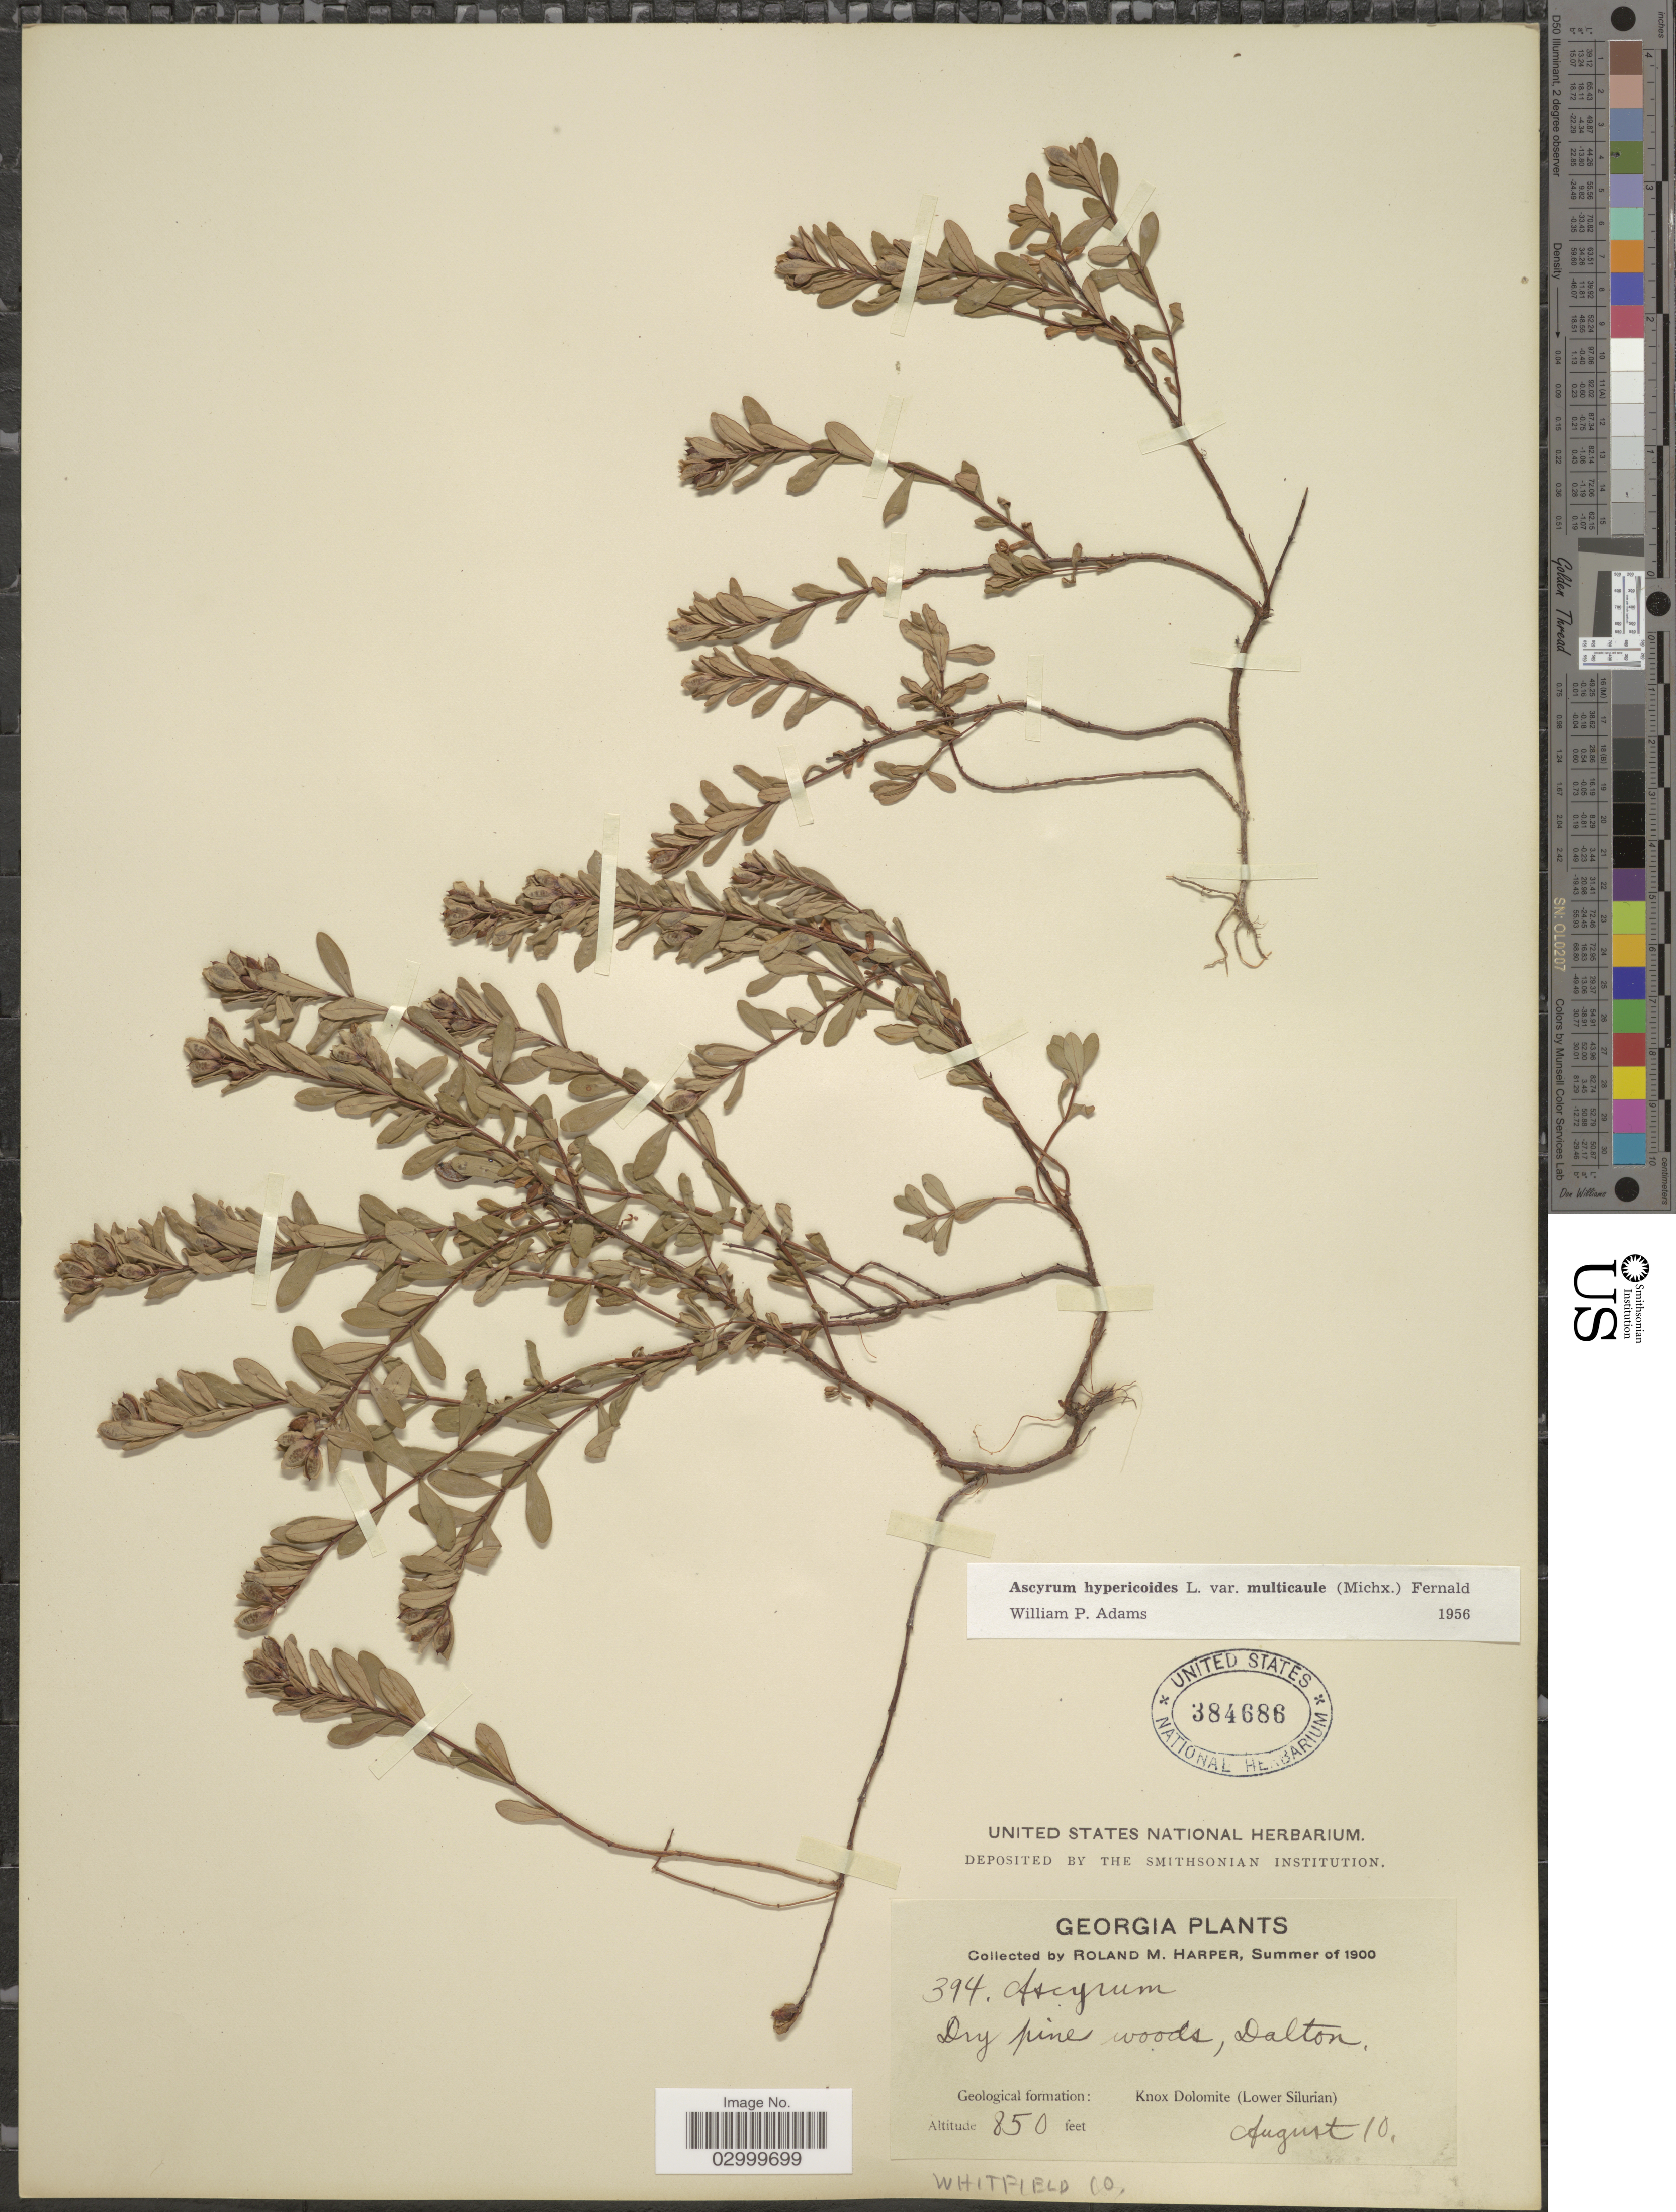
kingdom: Plantae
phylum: Tracheophyta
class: Magnoliopsida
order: Malpighiales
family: Hypericaceae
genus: Hypericum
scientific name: Hypericum stragulum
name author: W.P. Adams & N. Robson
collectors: R. M. Harper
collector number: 394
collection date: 1900-08-10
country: United States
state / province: Georgia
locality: Dalton, Knox Dolomite (Lower Silurian), Whitfield Co.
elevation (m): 259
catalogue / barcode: US 384686